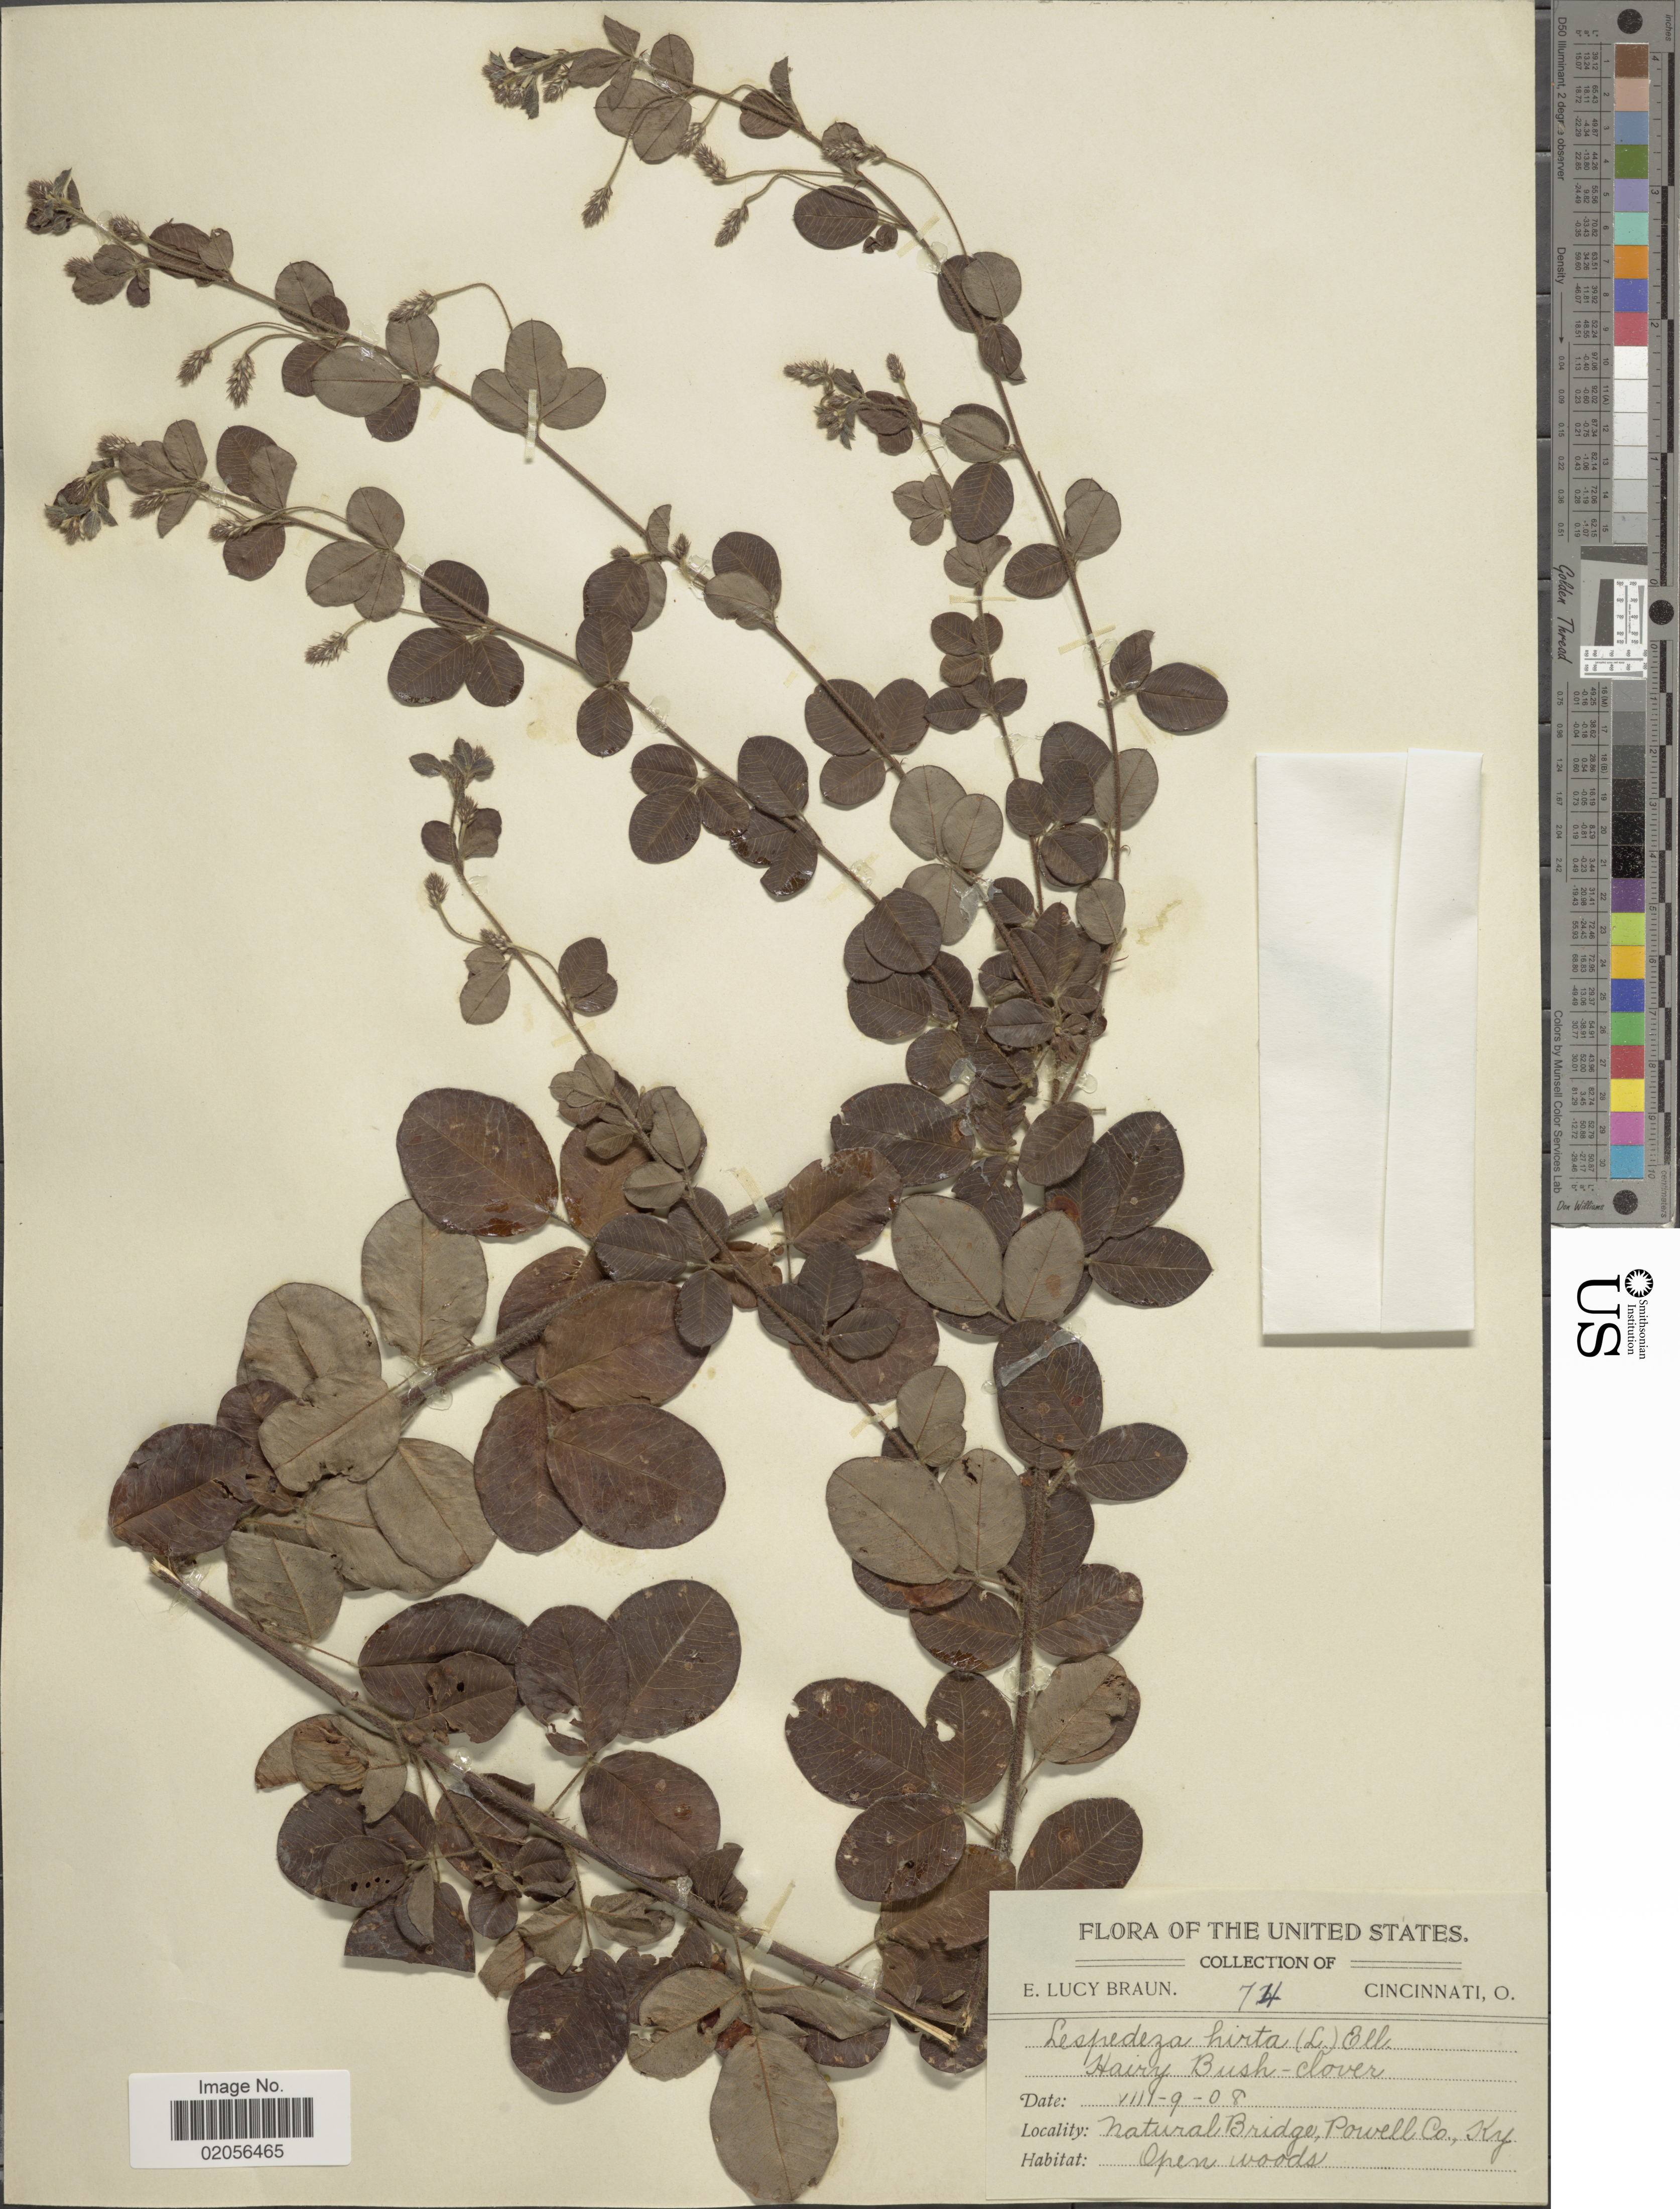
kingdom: Plantae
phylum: Tracheophyta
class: Magnoliopsida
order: Fabales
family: Fabaceae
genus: Lespedeza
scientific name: Lespedeza hirta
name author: (L.) Hornem.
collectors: E. L. Braun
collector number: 74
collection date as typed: Transcribed d/m/y: 9/8/8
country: United States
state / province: Kentucky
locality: Natural Bridges, Powell Co., Open woods